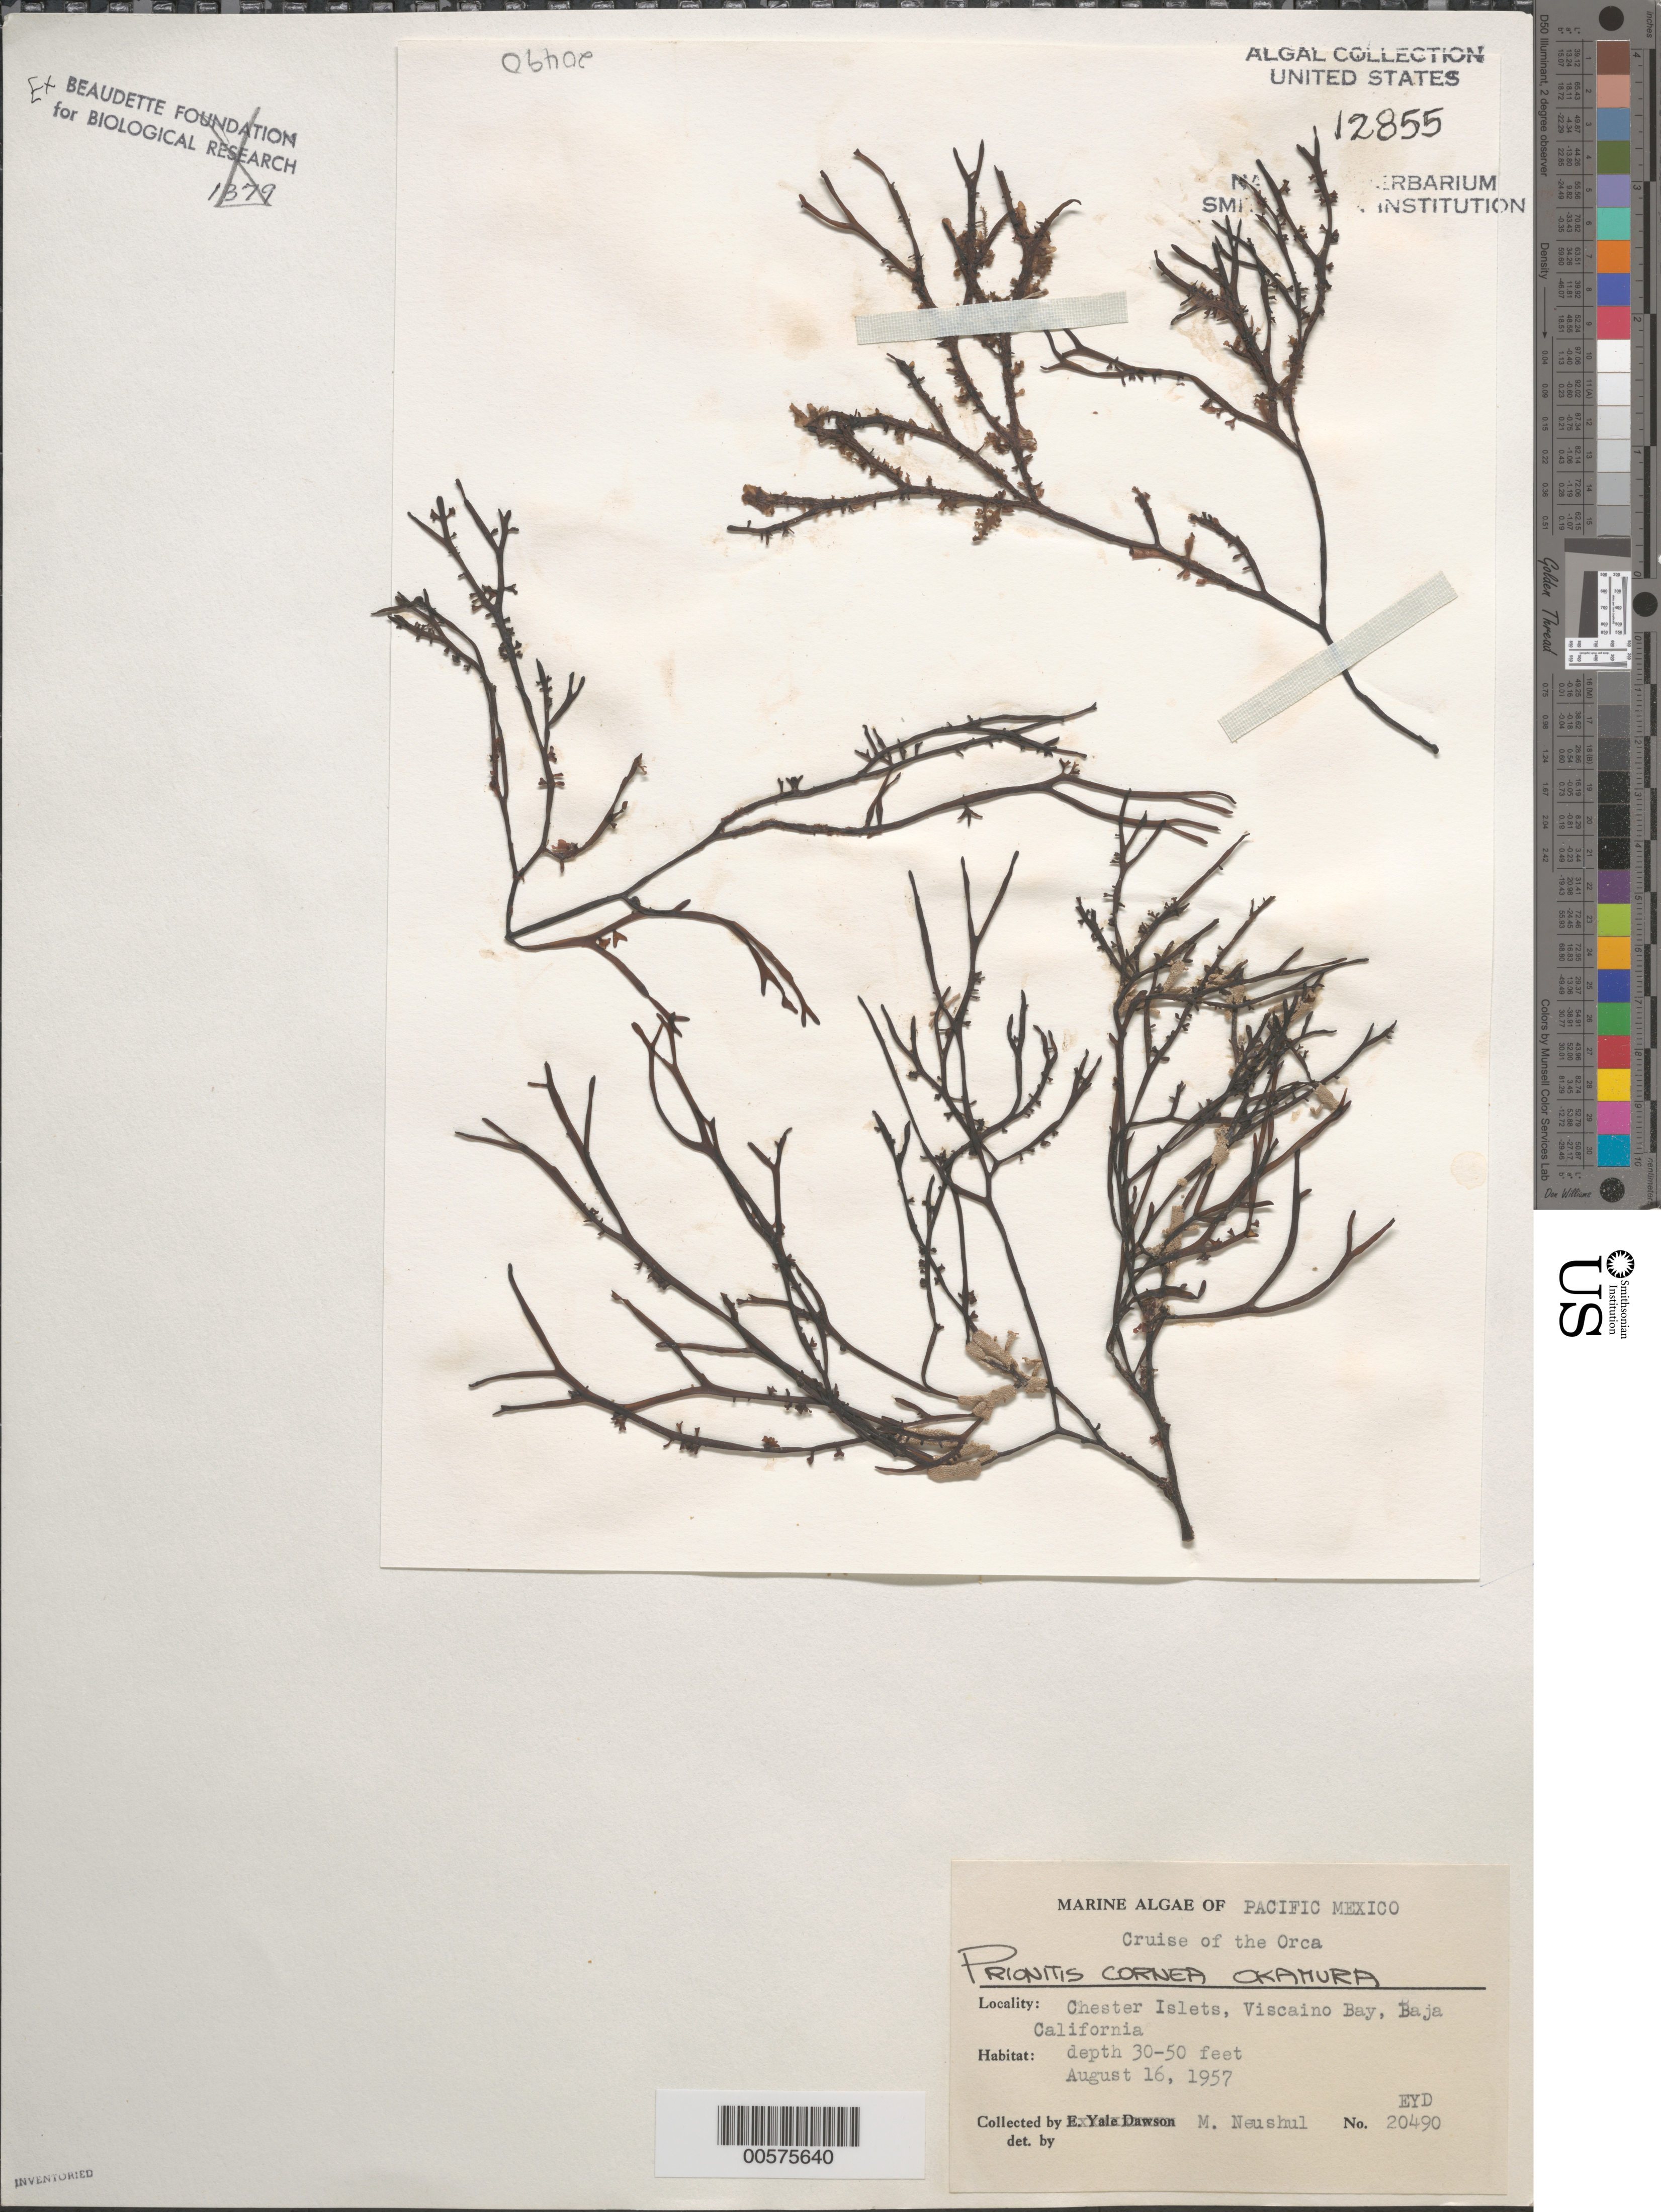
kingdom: Plantae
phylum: Rhodophyta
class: Florideophyceae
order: Halymeniales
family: Halymeniaceae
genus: Grateloupia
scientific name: Grateloupia cornea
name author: Okamura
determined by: Algae name updating Project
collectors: M. Neushul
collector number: EYD 20490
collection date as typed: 16 Aug 1957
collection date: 1957-08-16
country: Mexico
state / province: Baja California Sur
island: Chester Islets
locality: Bahia Sebastian Vizcaino (Viscaino Bay)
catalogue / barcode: US 12855